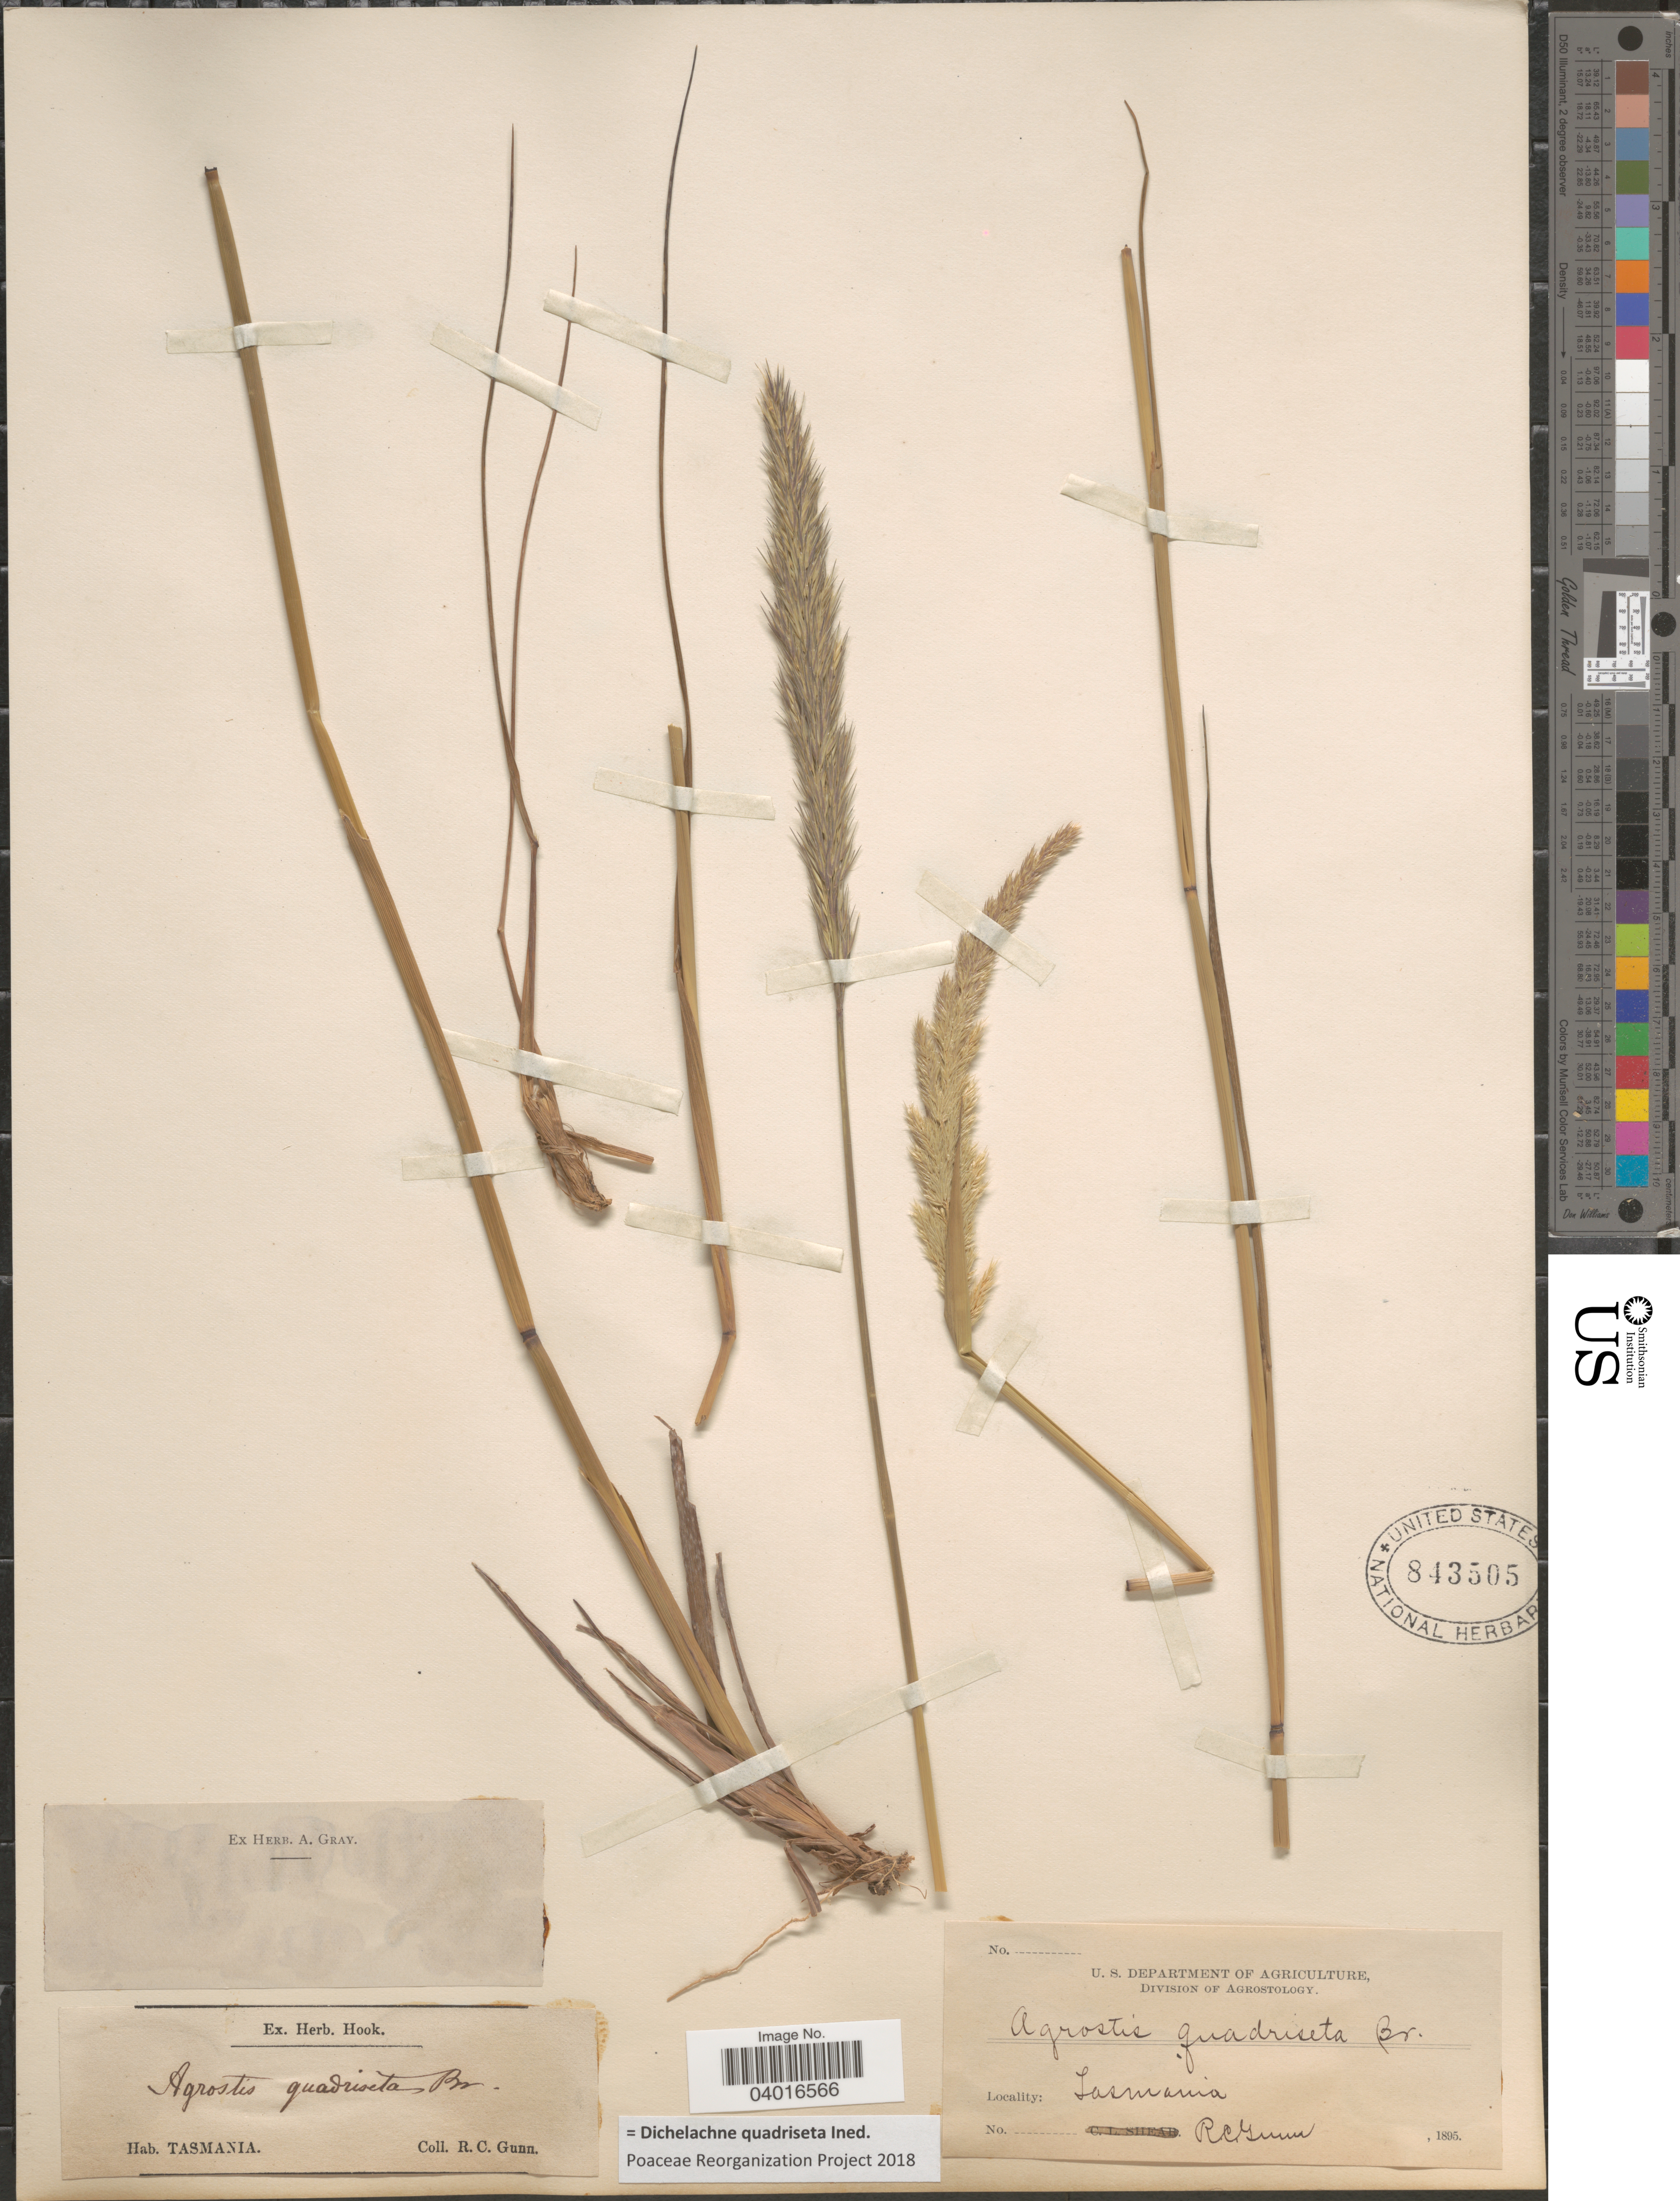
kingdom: Plantae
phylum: Tracheophyta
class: Liliopsida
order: Poales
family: Poaceae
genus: Dichelachne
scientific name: Dichelachne quadriseta ined.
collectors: R. Gunn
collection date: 1895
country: Australia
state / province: Tasmania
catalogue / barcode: US 843505